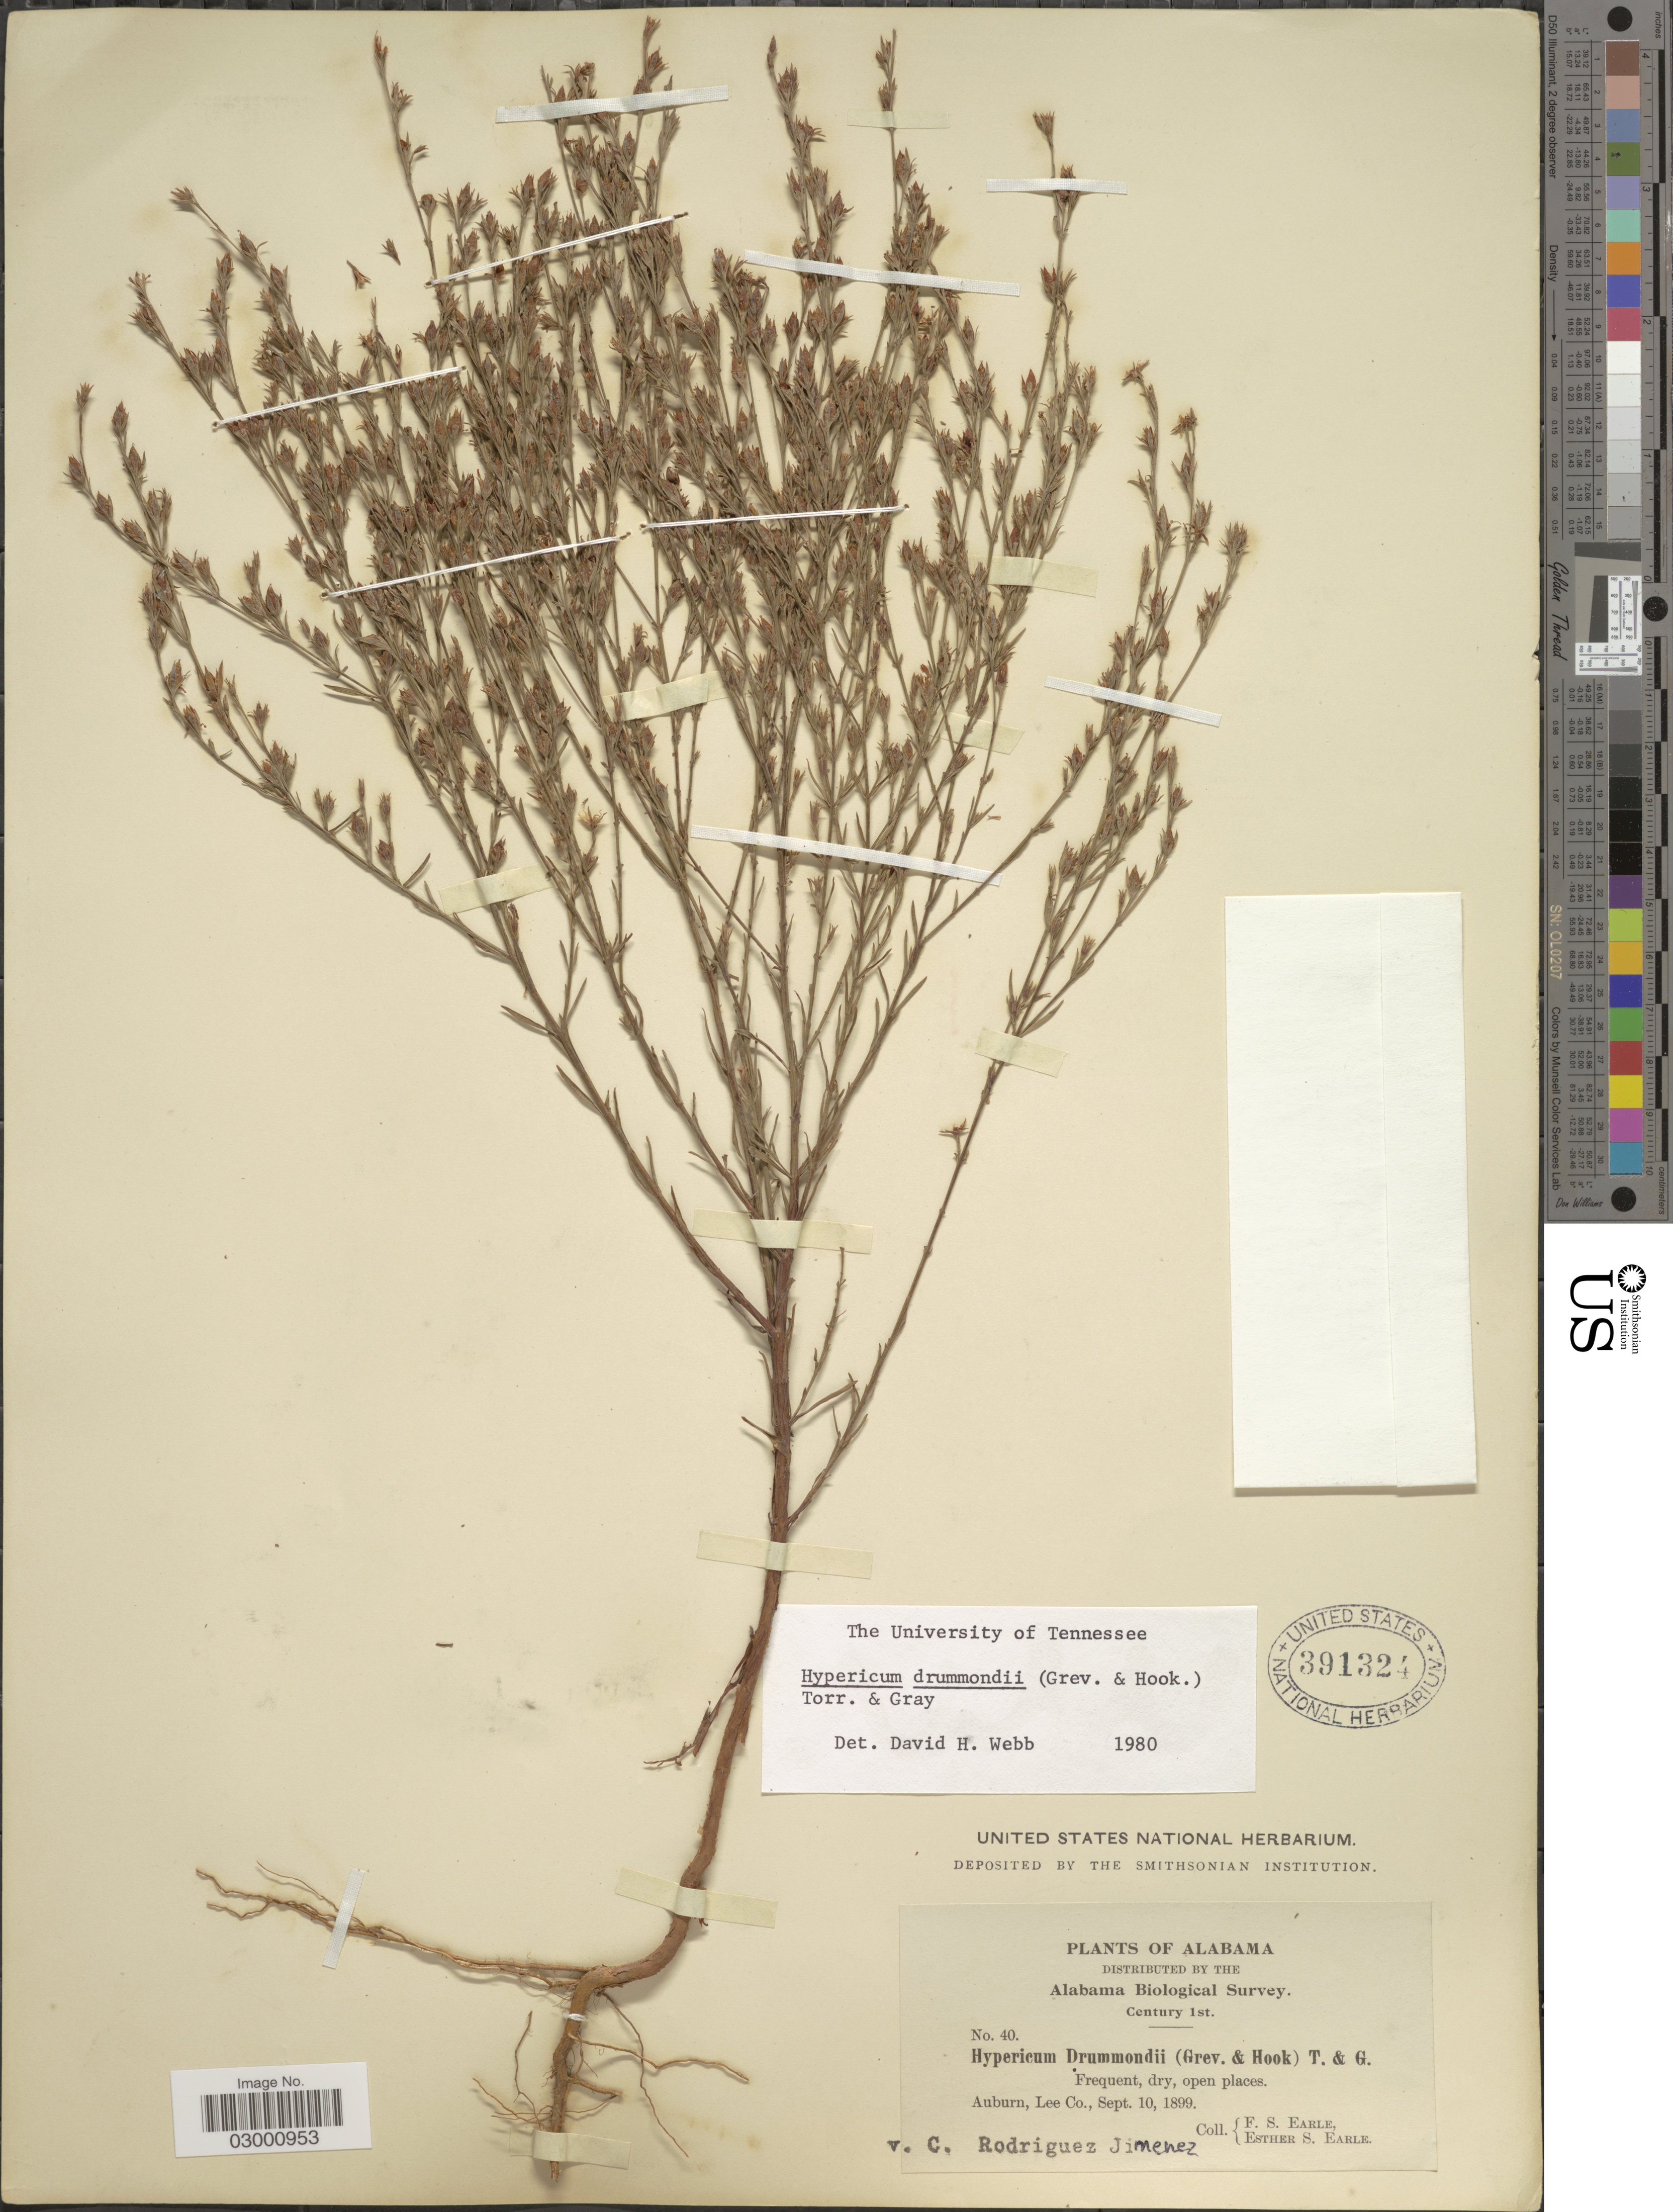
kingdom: Plantae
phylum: Tracheophyta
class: Magnoliopsida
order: Malpighiales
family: Hypericaceae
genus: Hypericum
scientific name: Hypericum drummondii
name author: (Grev. & Hook.) Torr. & A. Gray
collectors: F. S. Earle, E. S. Earle & v. C. Rodríguez Jiménez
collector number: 40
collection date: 1899-09-10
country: United States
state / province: Alabama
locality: Auburn, Lee Co.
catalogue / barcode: US 391324